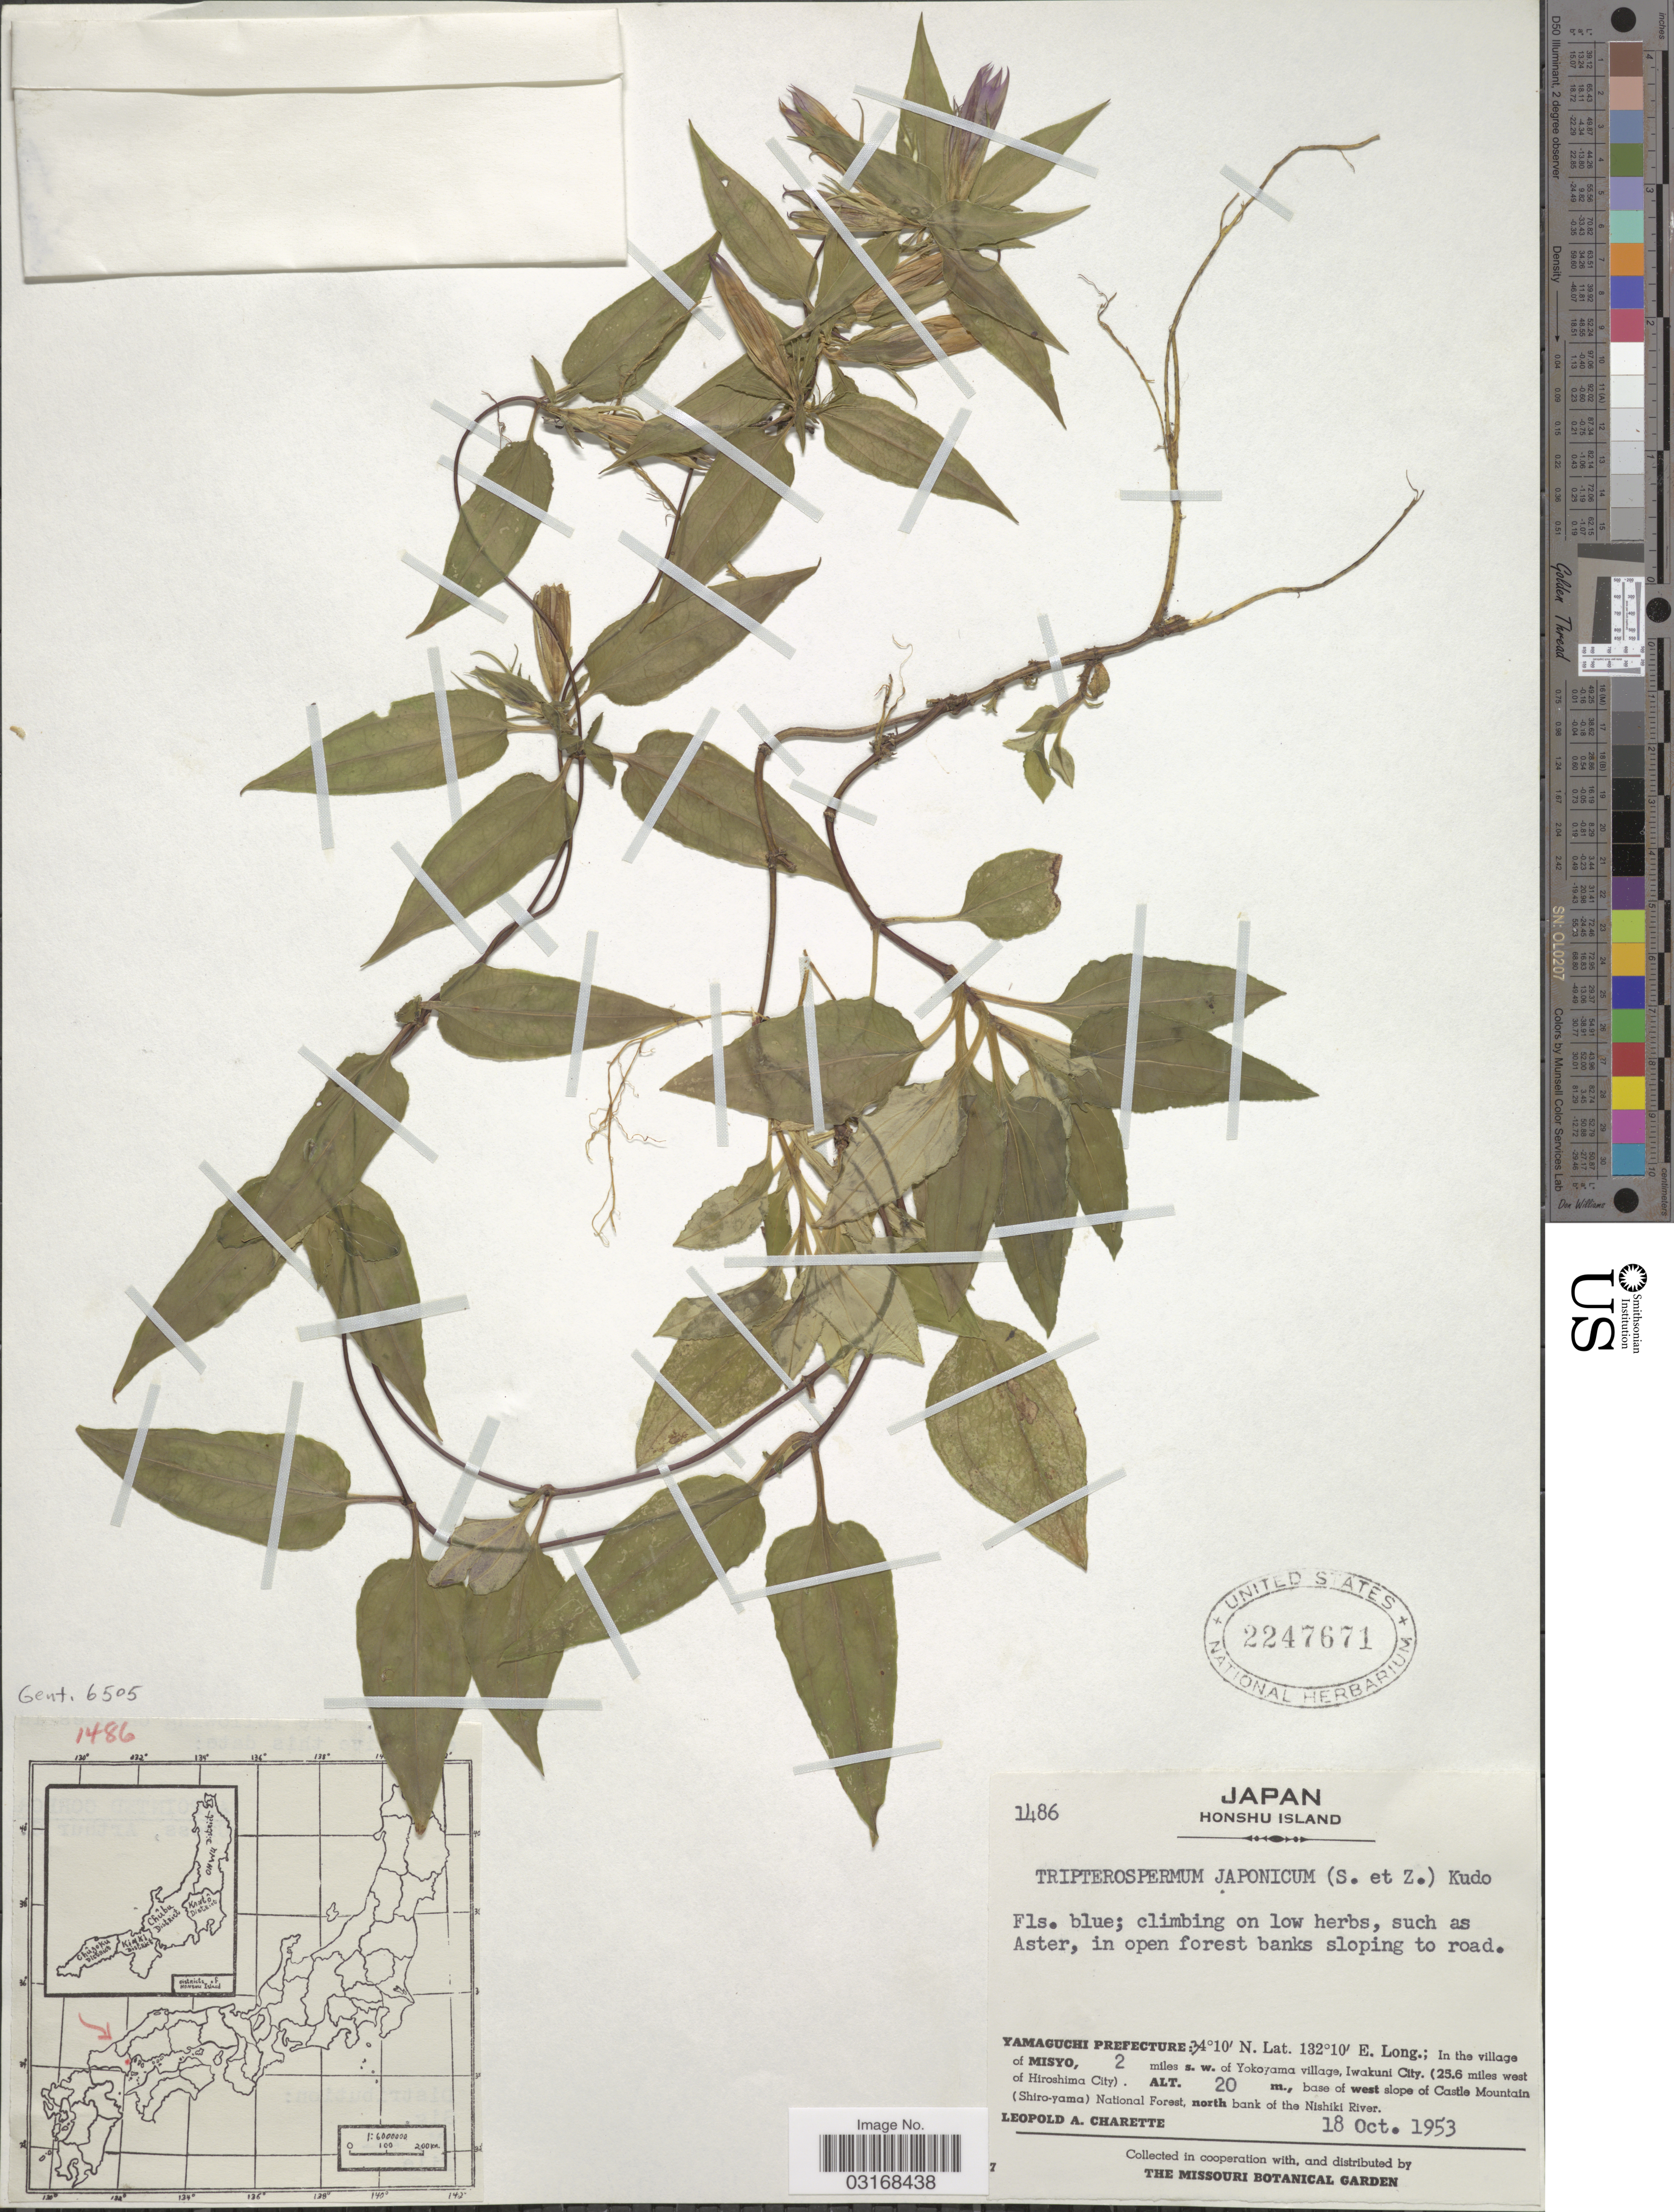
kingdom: Plantae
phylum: Tracheophyta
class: Magnoliopsida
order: Gentianales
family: Gentianaceae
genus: Crawfurdia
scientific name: Crawfurdia japonica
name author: Siebold & Zucc.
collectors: L. A. Charette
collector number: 1486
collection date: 1953-10-18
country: Japan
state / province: Yamaguti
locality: Honshu Island. Yamaguchi Prefecture; In the village of Misyo, 2 miles s.w. of Yokoyama village, Iwakuni City. (25.6 miles west of Hiroshima City). Base of west slope of Castle Mountain (Shiro-yama) National Forest, north bank of the Nishiki River.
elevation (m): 20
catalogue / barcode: US 2247671